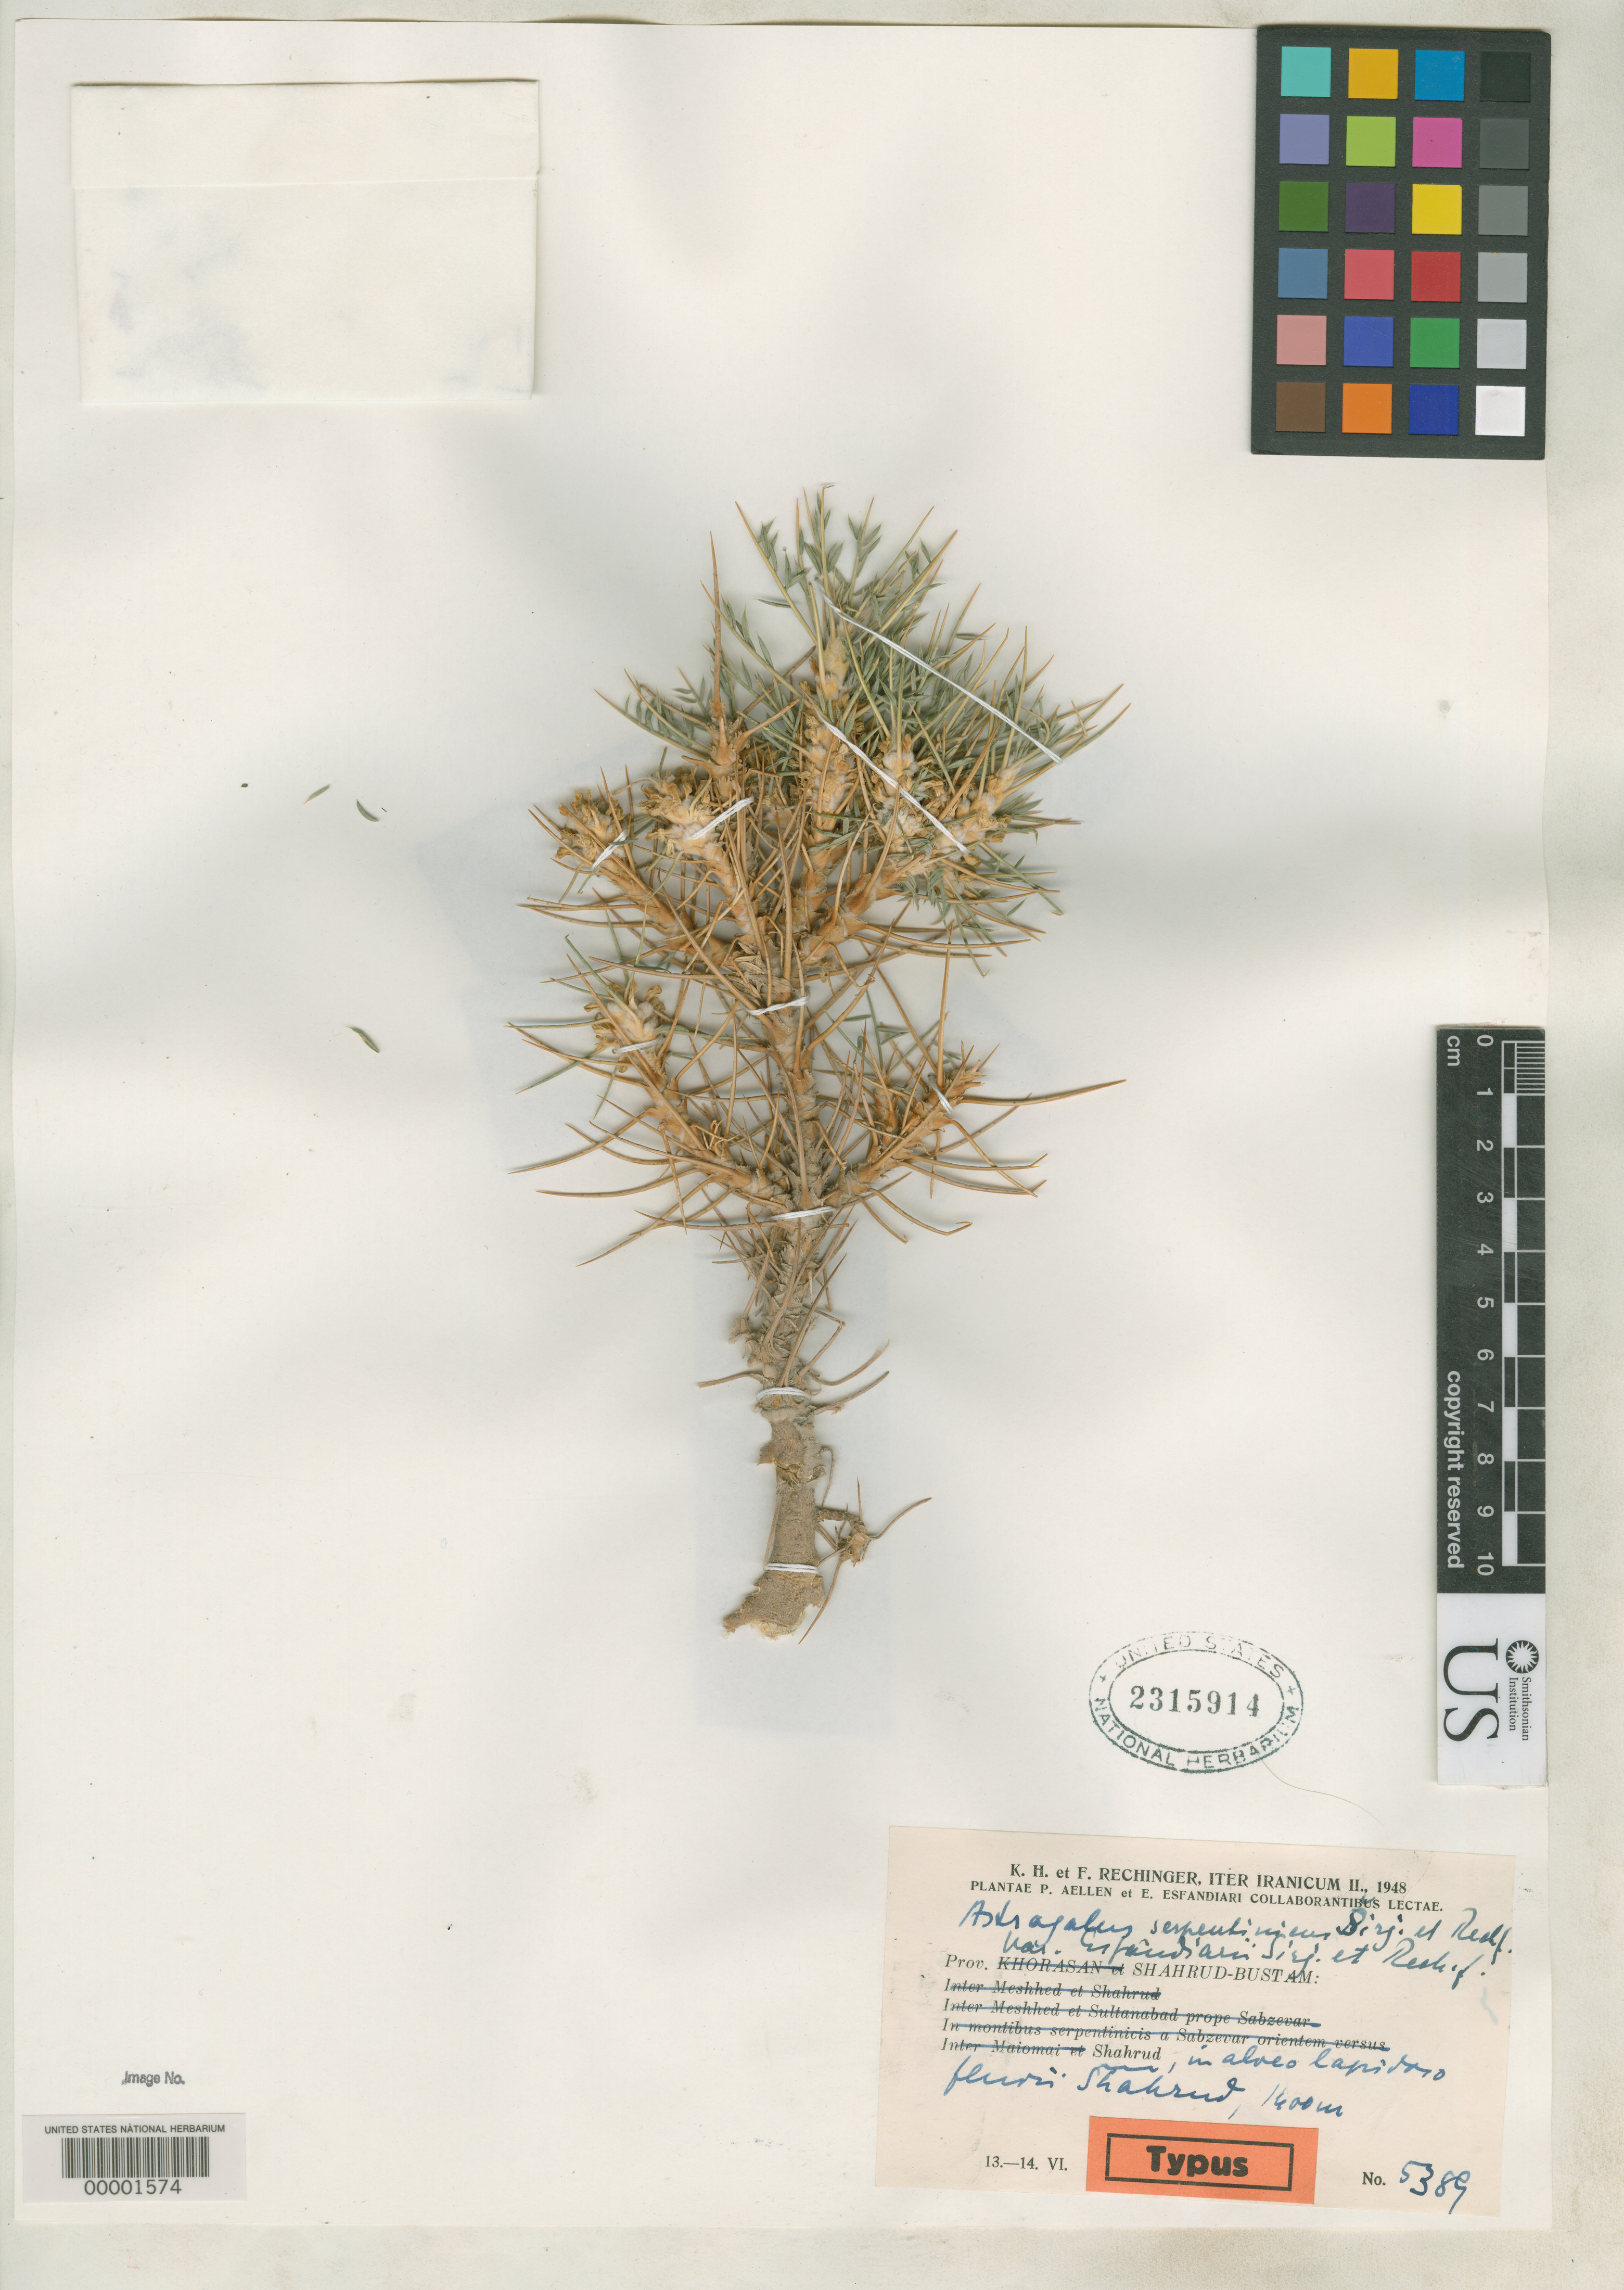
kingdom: Plantae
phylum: Tracheophyta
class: Magnoliopsida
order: Fabales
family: Fabaceae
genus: Astragalus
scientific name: Astragalus serpentinicus var. esfandiarianus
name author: Širj. & Rech. f.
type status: Isotype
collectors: K. H. Rechinger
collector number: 5389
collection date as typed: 13 Jun 1948 to 14 Jun 1948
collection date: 1948-06-13/1948-06-14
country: Iran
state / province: Semnan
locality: Shah Rud (River), Sharud-Bustam.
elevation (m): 1400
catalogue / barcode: US 2315914